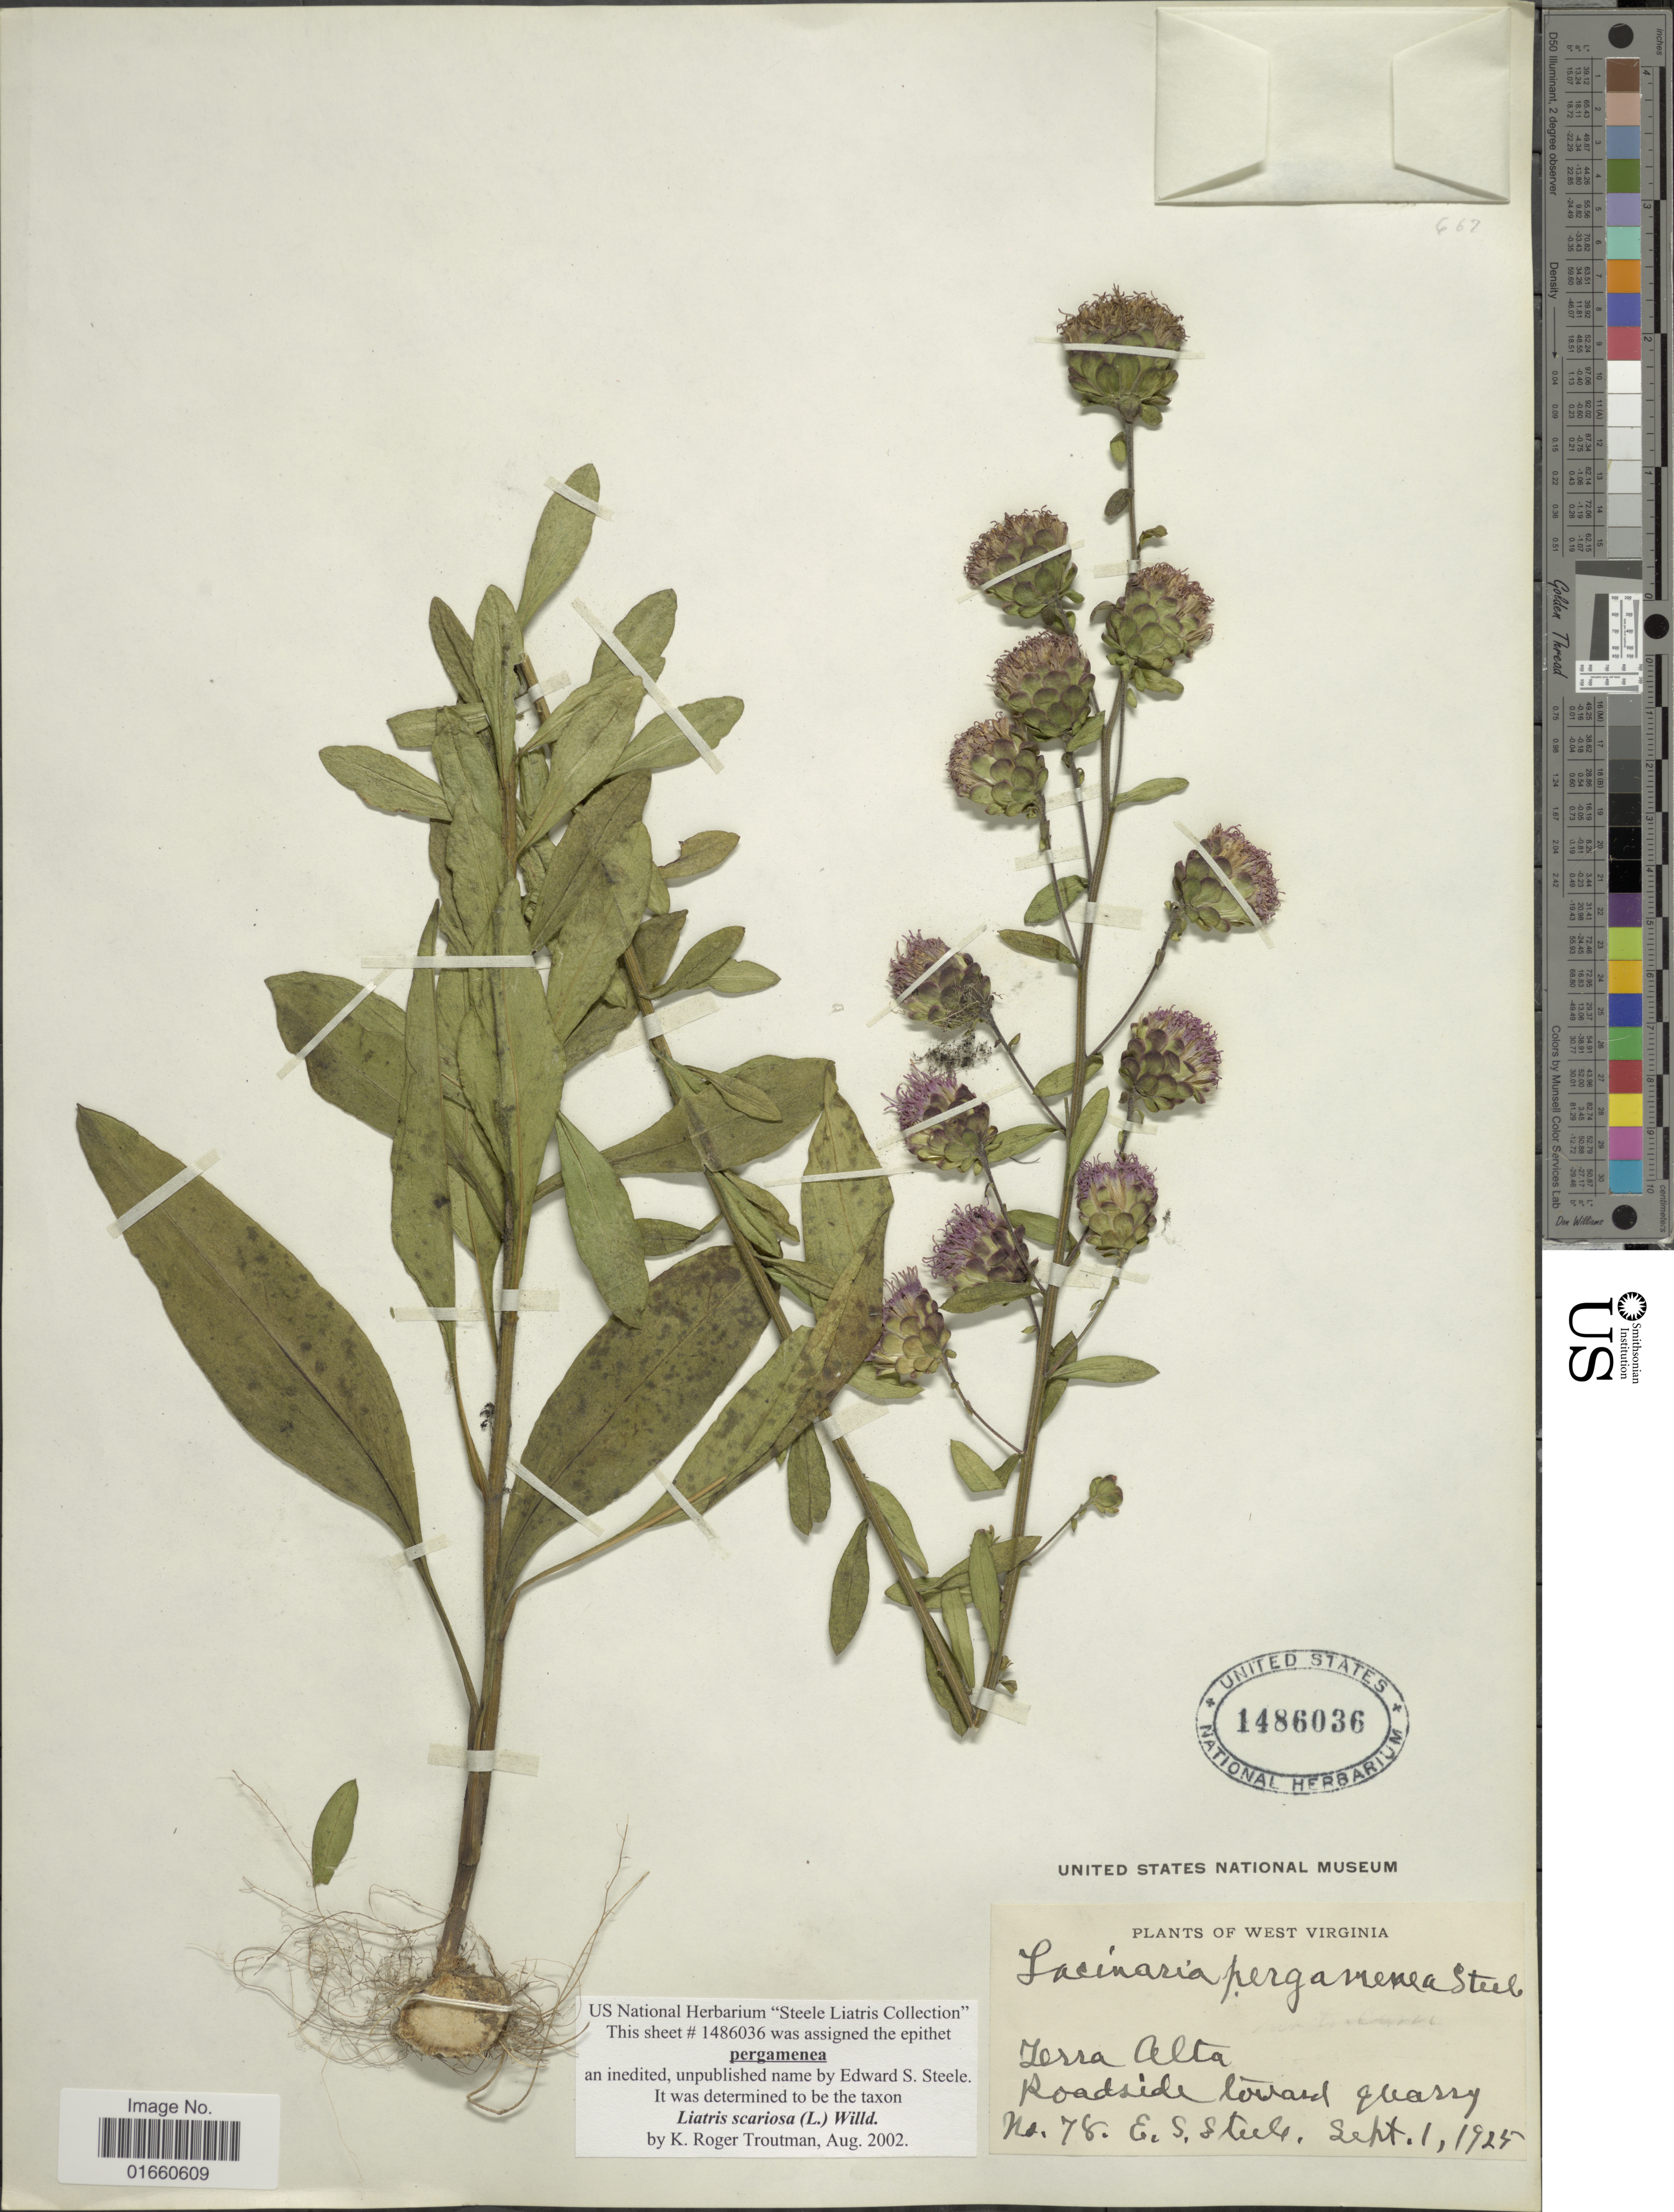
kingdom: Plantae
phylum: Tracheophyta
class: Magnoliopsida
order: Asterales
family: Asteraceae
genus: Liatris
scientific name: Liatris scariosa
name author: (L.) Willd.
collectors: E. Steele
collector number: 78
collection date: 1925-09-01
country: United States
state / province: West Virginia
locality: Terra Alta, Roadside loward grassy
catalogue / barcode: US 1486036